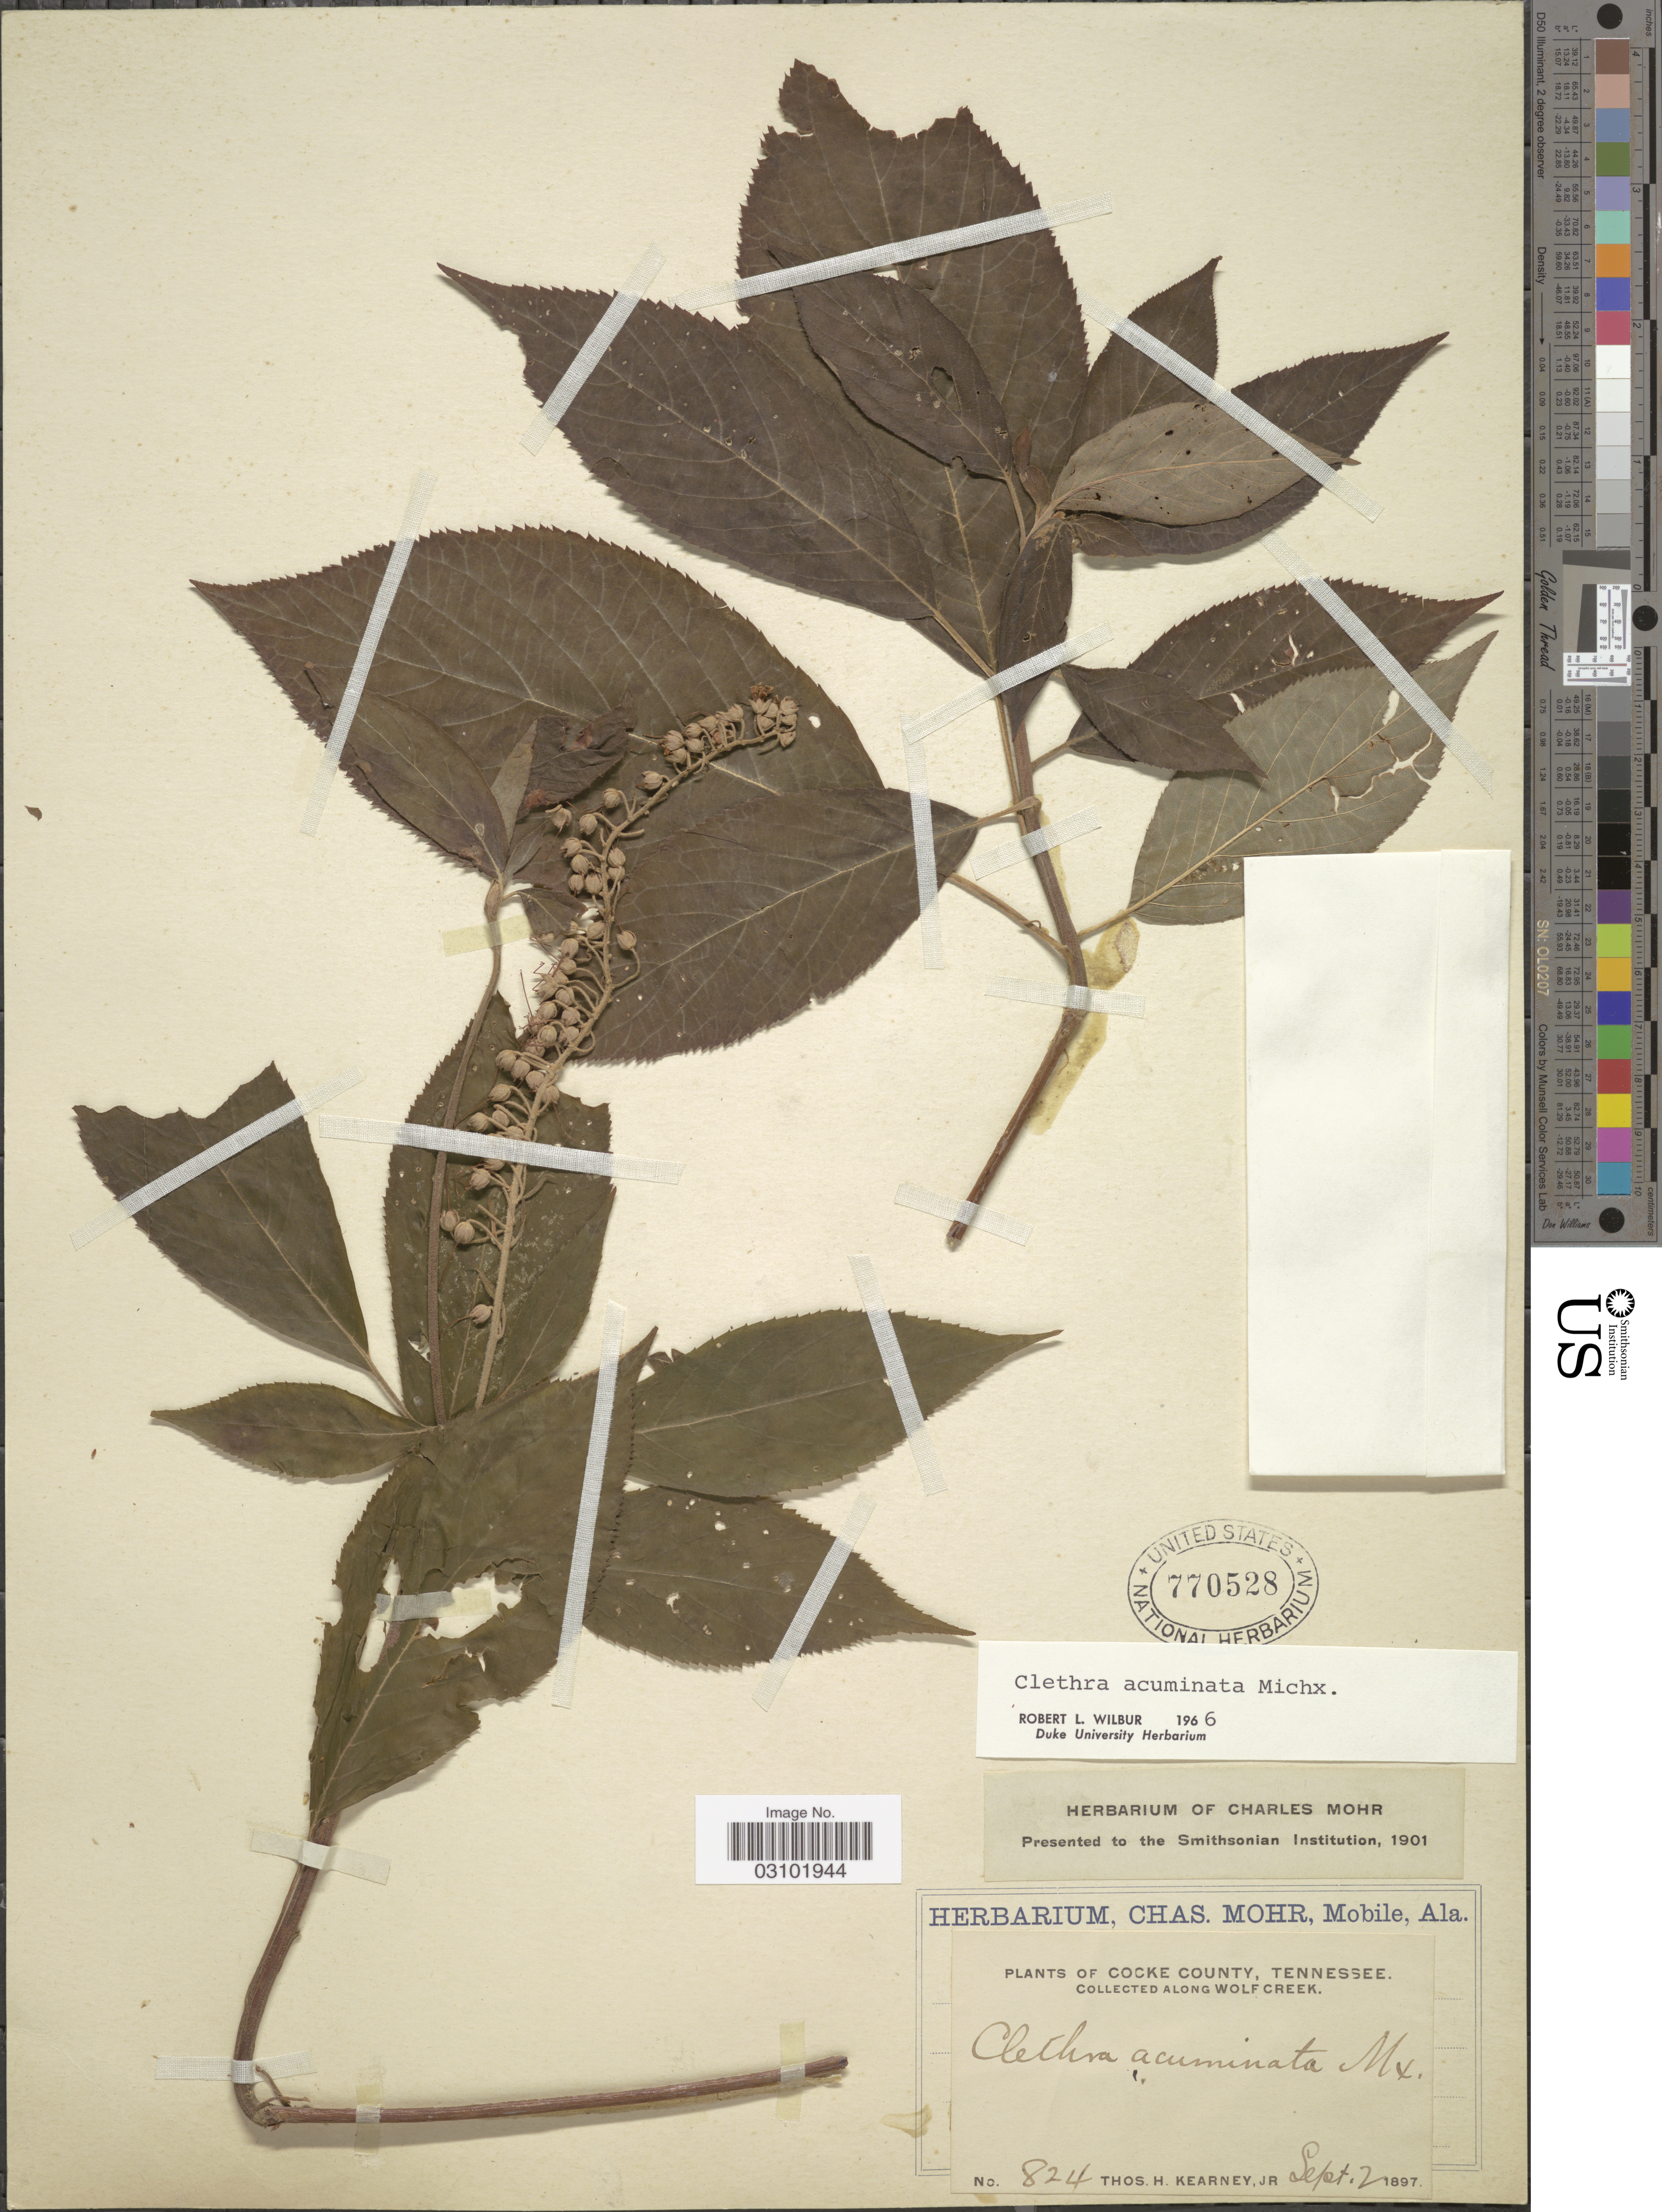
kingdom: Plantae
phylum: Tracheophyta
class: Magnoliopsida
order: Ericales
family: Clethraceae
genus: Clethra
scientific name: Clethra acuminata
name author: Michx.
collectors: T. H. Kearney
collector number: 824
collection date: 1897-09-02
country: United States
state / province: Tennessee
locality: Cocke County, Along Wolf Creek.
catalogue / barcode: US 770528